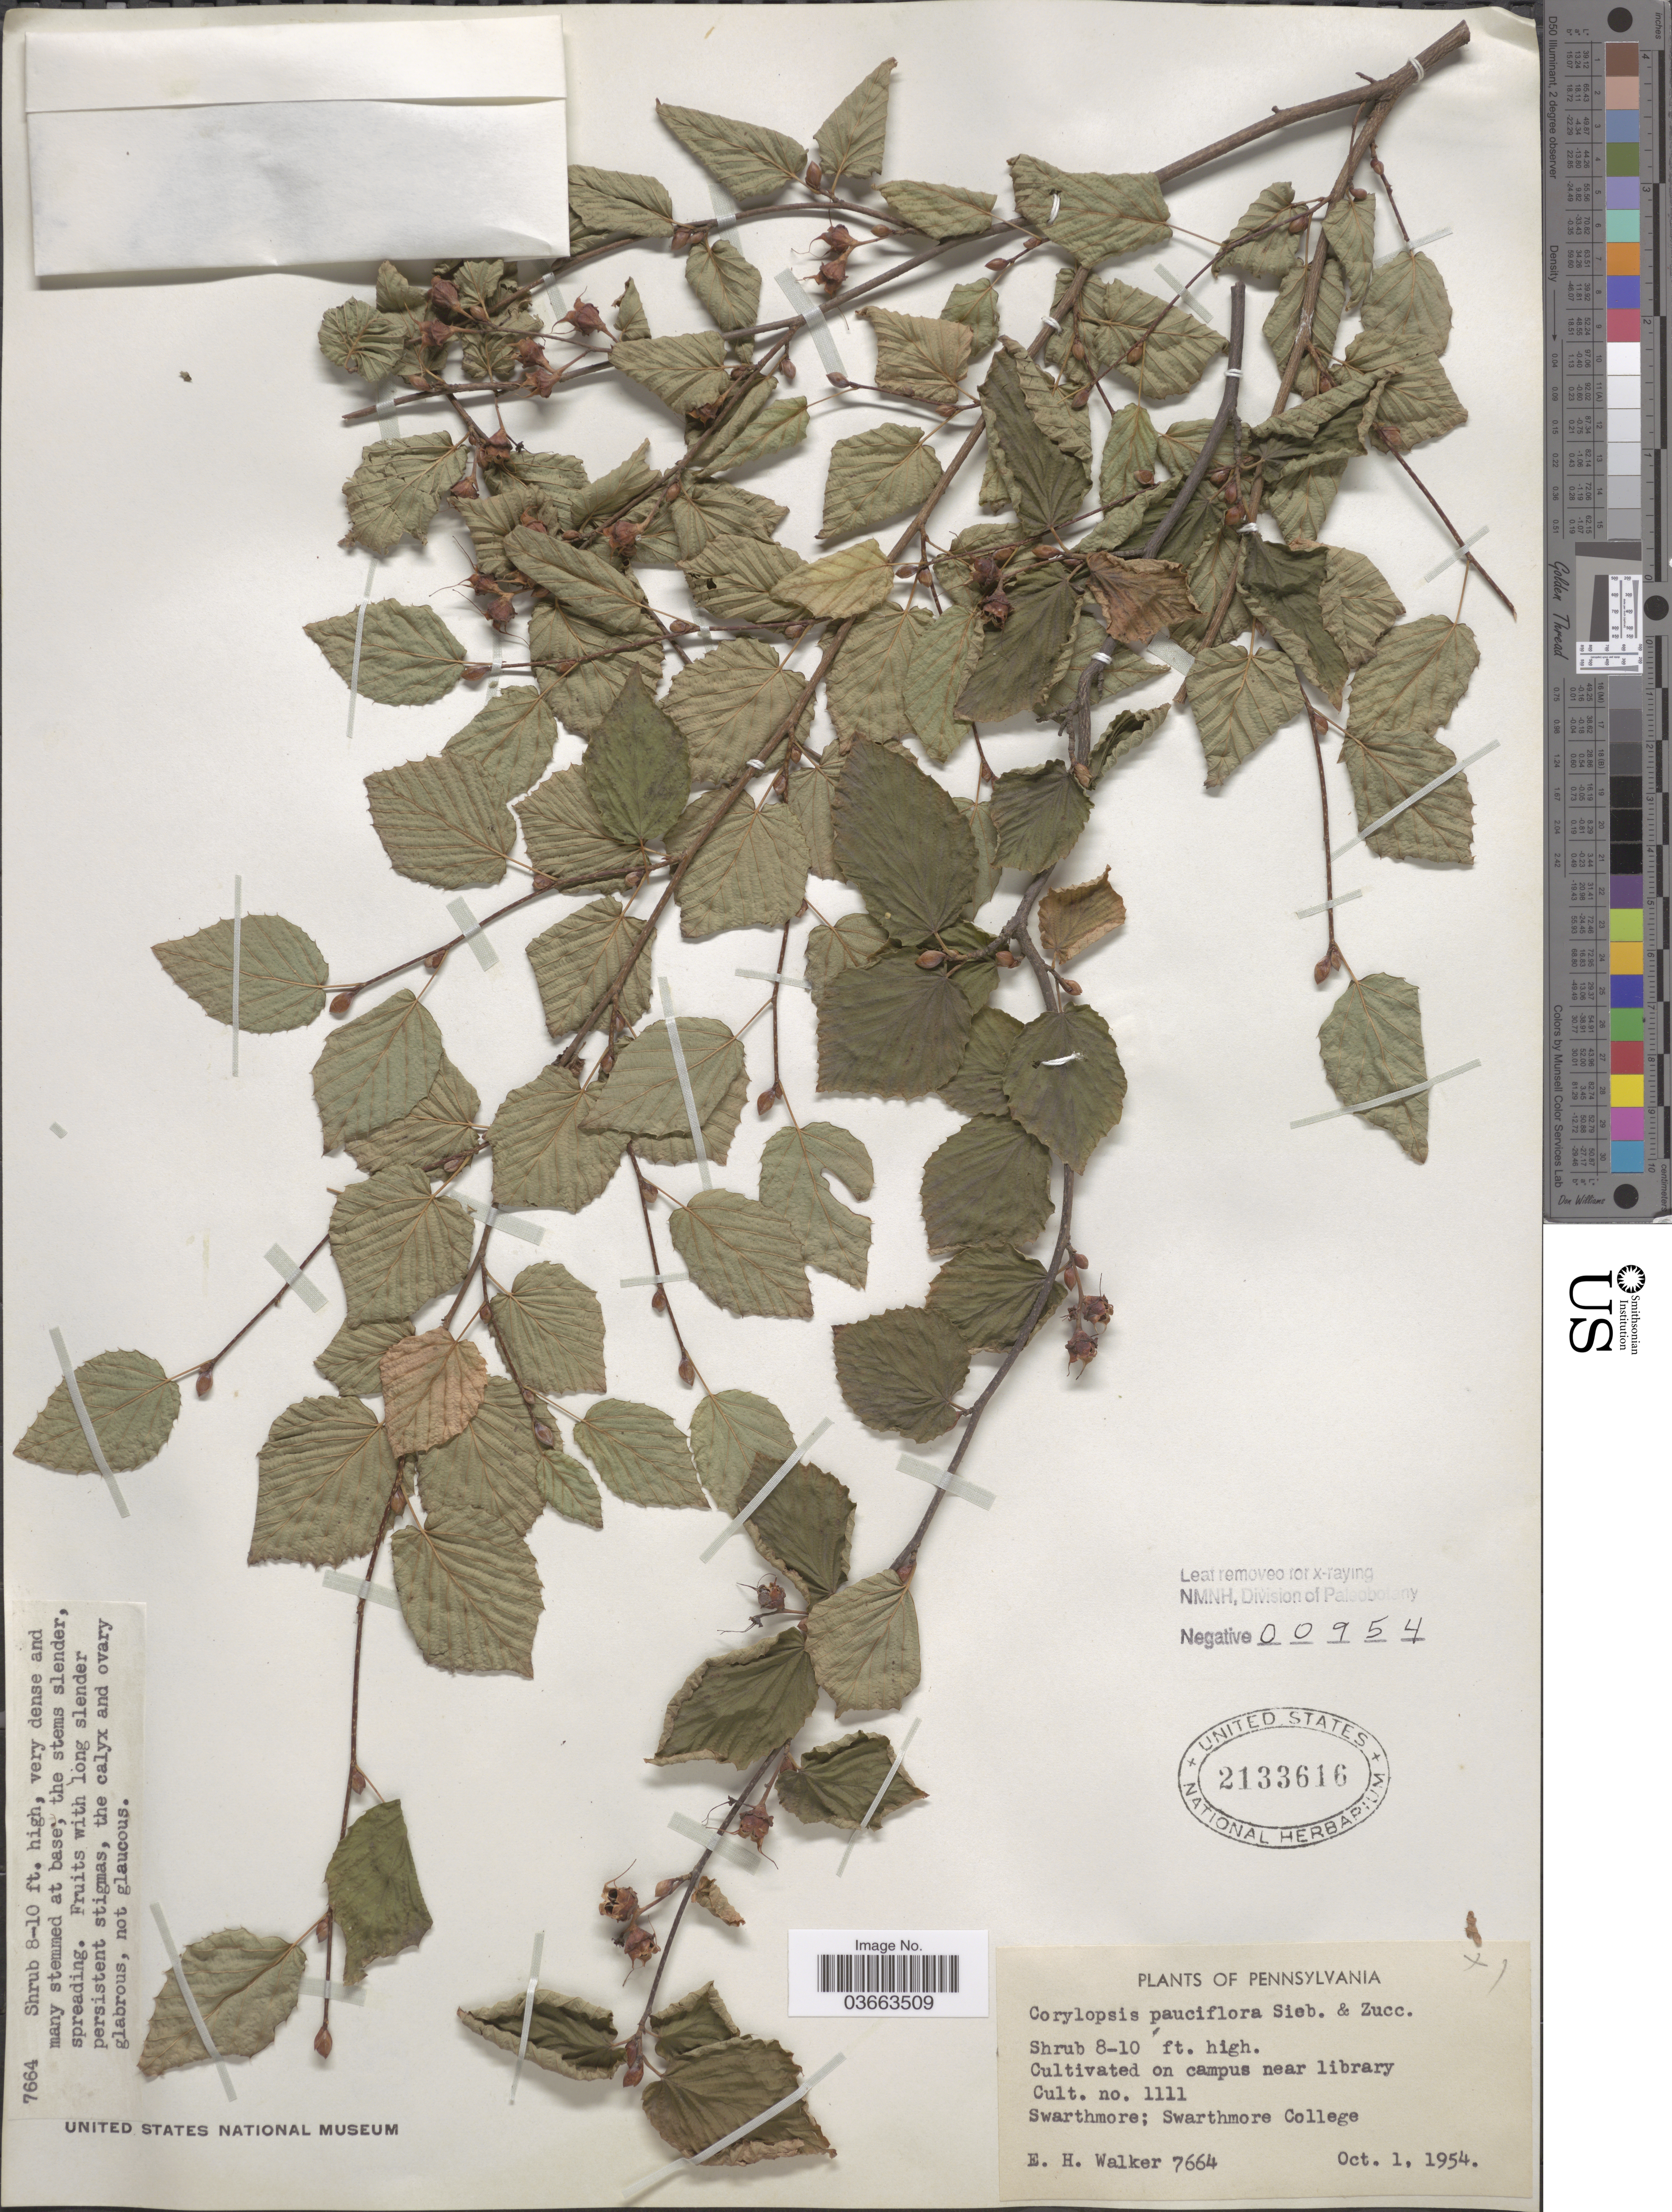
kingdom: Plantae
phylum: Tracheophyta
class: Magnoliopsida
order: Saxifragales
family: Hamamelidaceae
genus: Corylopsis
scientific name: Corylopsis pauciflora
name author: Siebold & Zucc.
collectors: E. H. Walker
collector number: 7664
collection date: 1954-10-01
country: United States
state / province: Pennsylvania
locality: On campus near library. Swarthmore; Swarthmore College.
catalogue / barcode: US 2133616